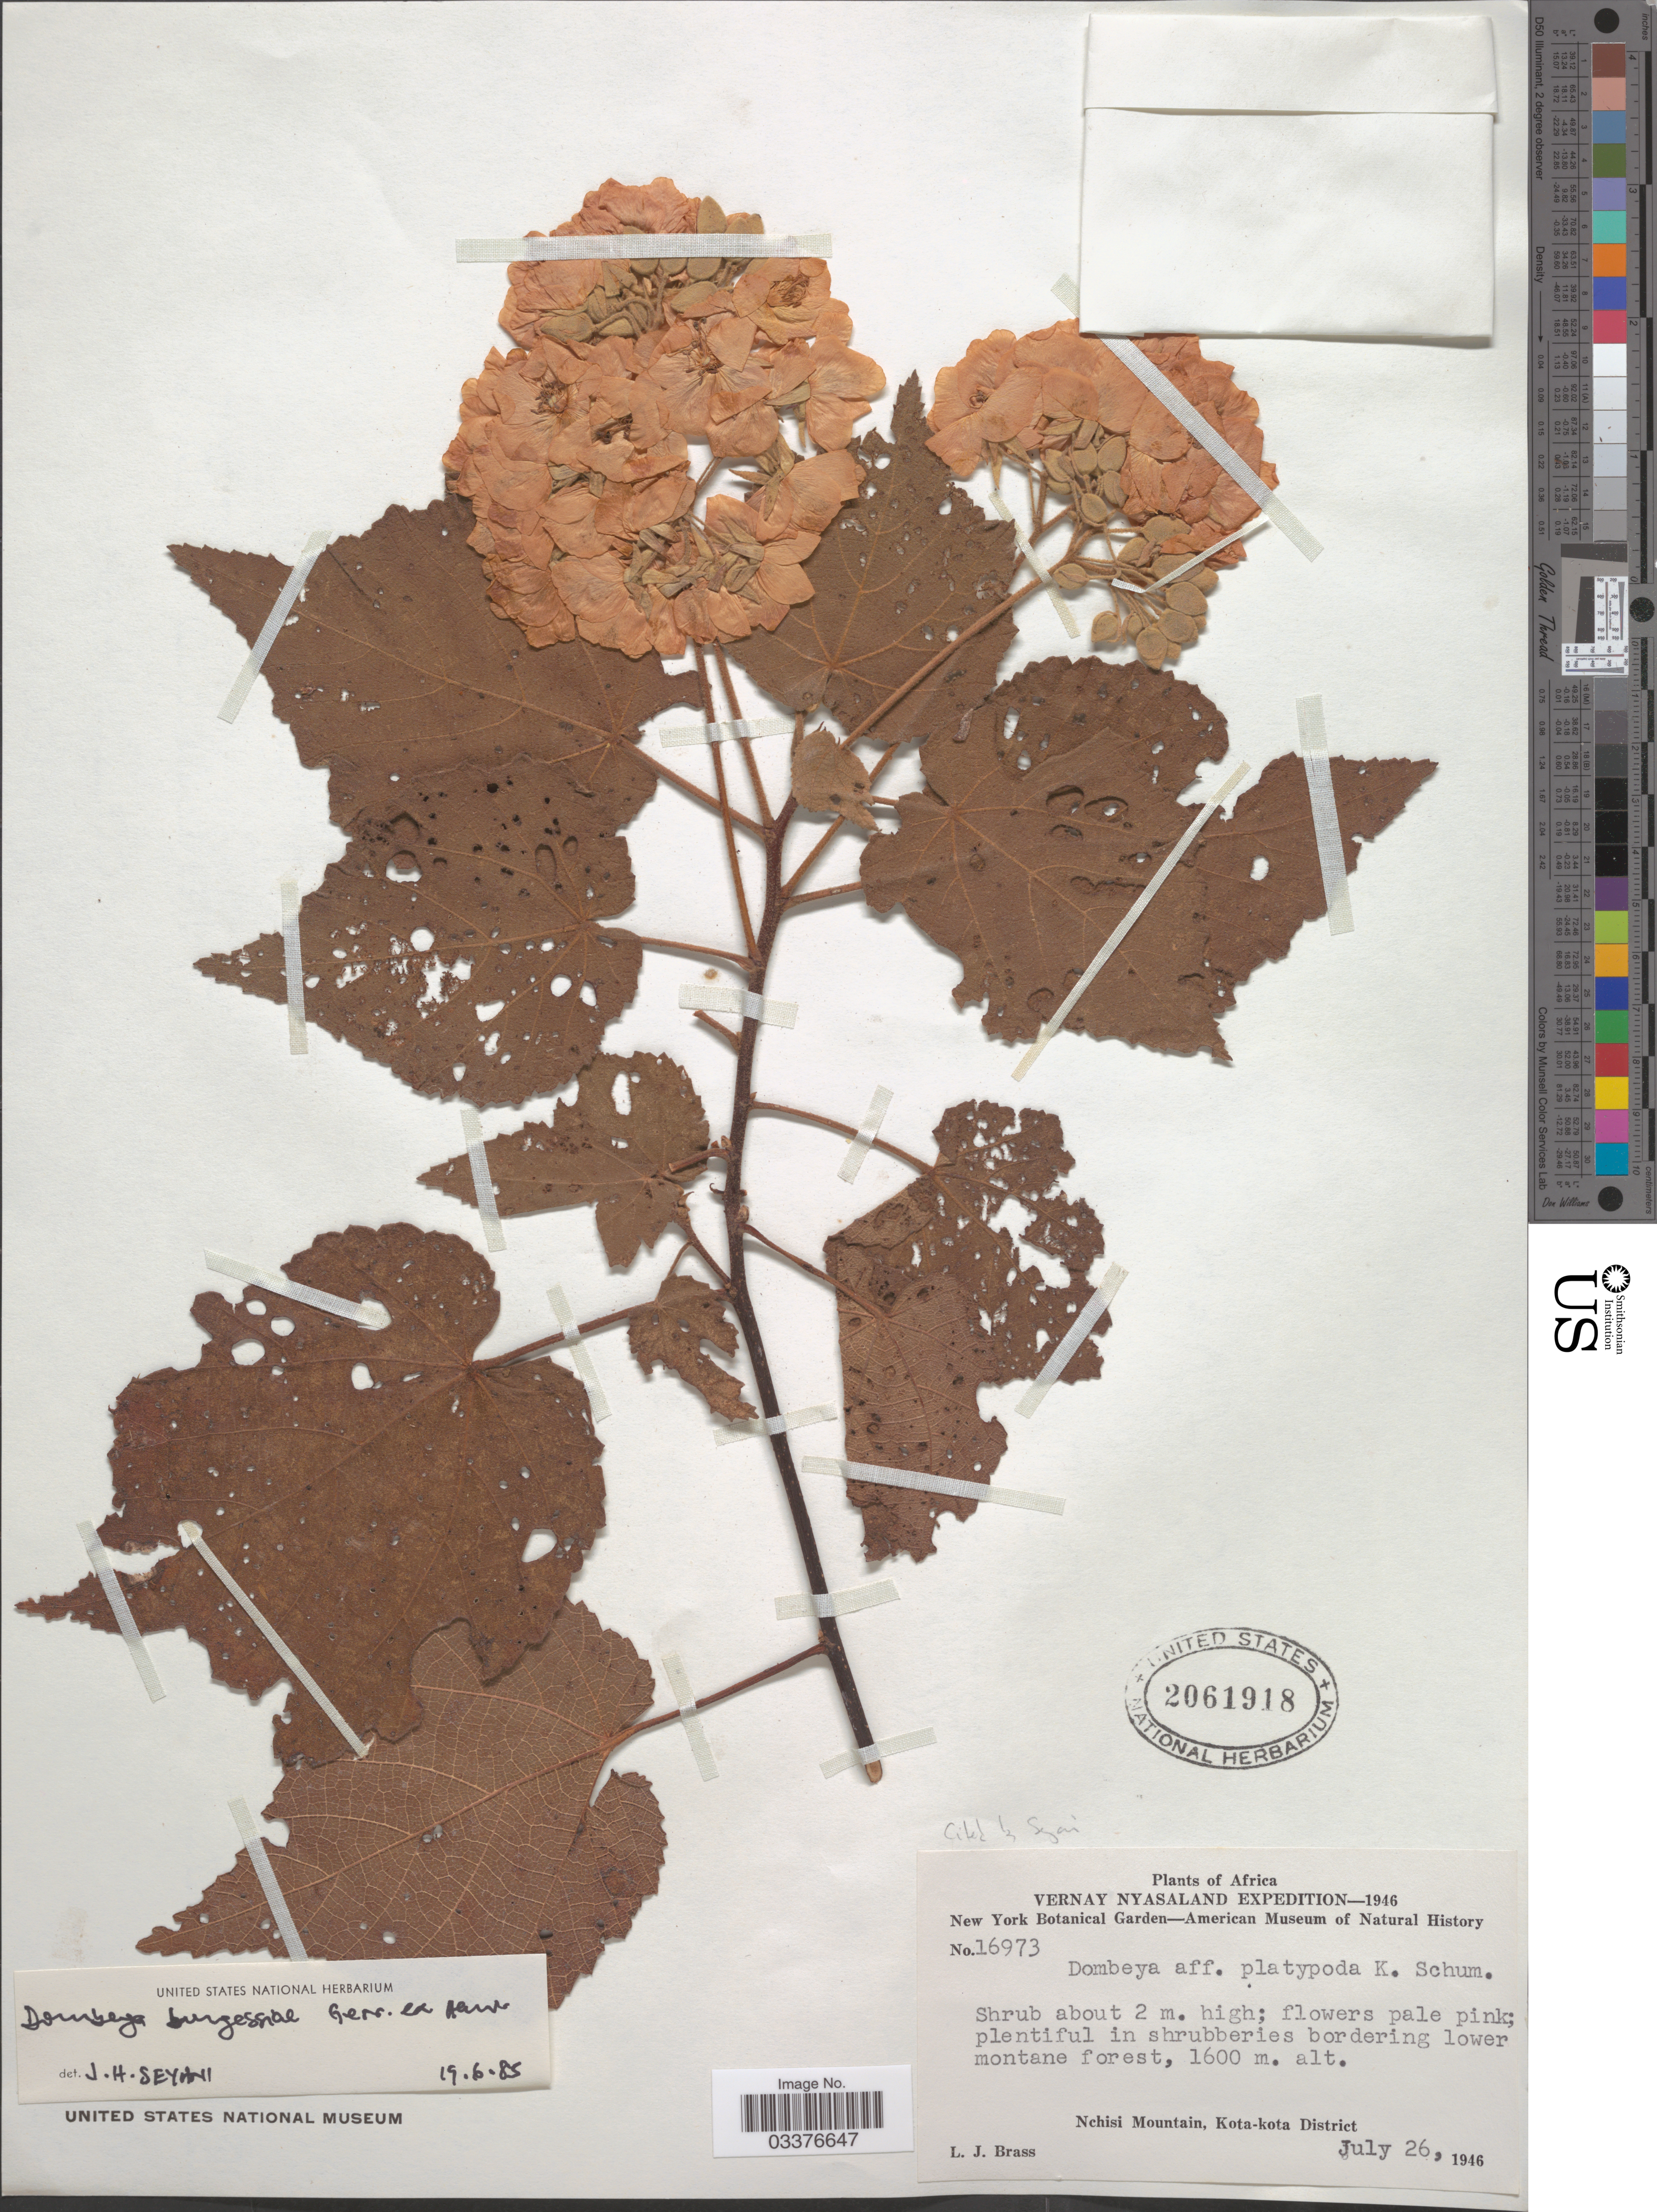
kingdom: Plantae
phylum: Tracheophyta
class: Magnoliopsida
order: Malvales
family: Malvaceae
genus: Dombeya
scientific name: Dombeya burgessiae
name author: Gerrard ex Harv.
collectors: L. J. Brass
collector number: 16973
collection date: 1946-07-26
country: Malawi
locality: Vernay Nyasaland. Nchisi Mountain, Kota-kota District.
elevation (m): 1600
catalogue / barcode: US 2061918